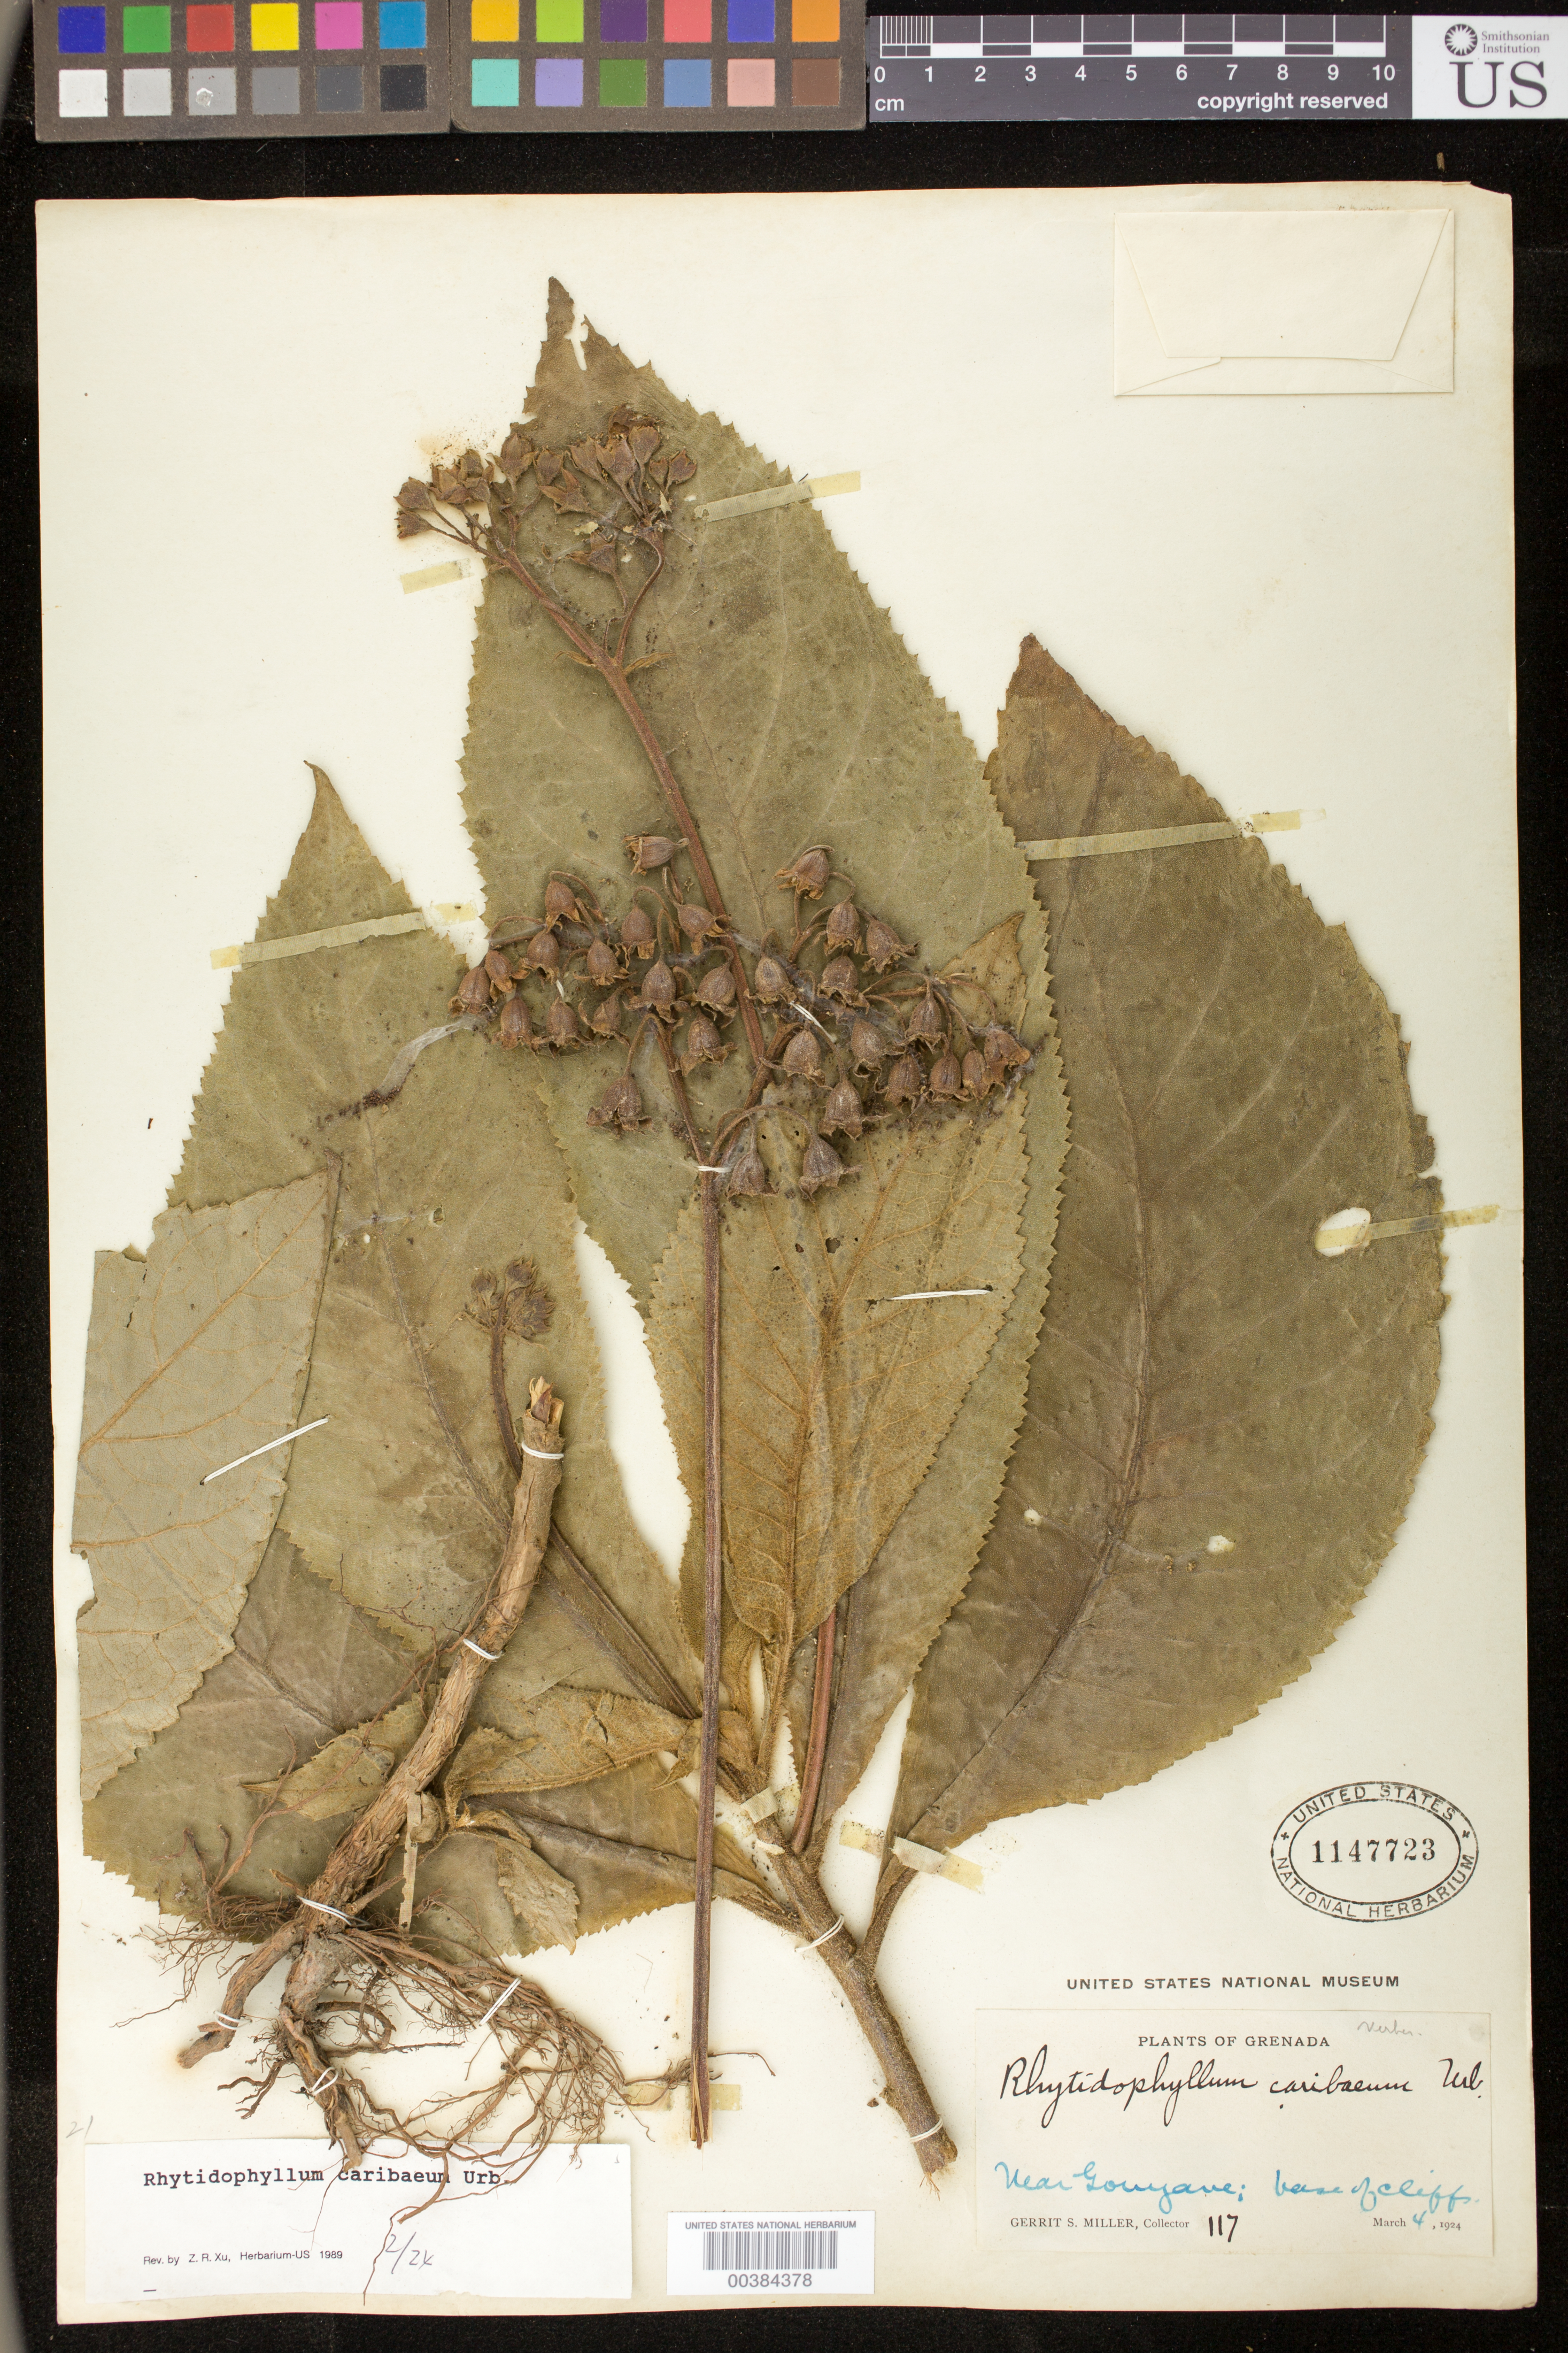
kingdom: Plantae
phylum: Tracheophyta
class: Magnoliopsida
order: Lamiales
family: Gesneriaceae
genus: Rhytidophyllum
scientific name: Rhytidophyllum caribaeum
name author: Urb.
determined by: Skog, Laurence E.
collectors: G. S. Miller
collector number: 117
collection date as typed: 04 Mar 1924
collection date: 1924-03-04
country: Grenada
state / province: Saint John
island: Grenada I.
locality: Near Gouyave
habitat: Base of cliffs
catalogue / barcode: US 1147723